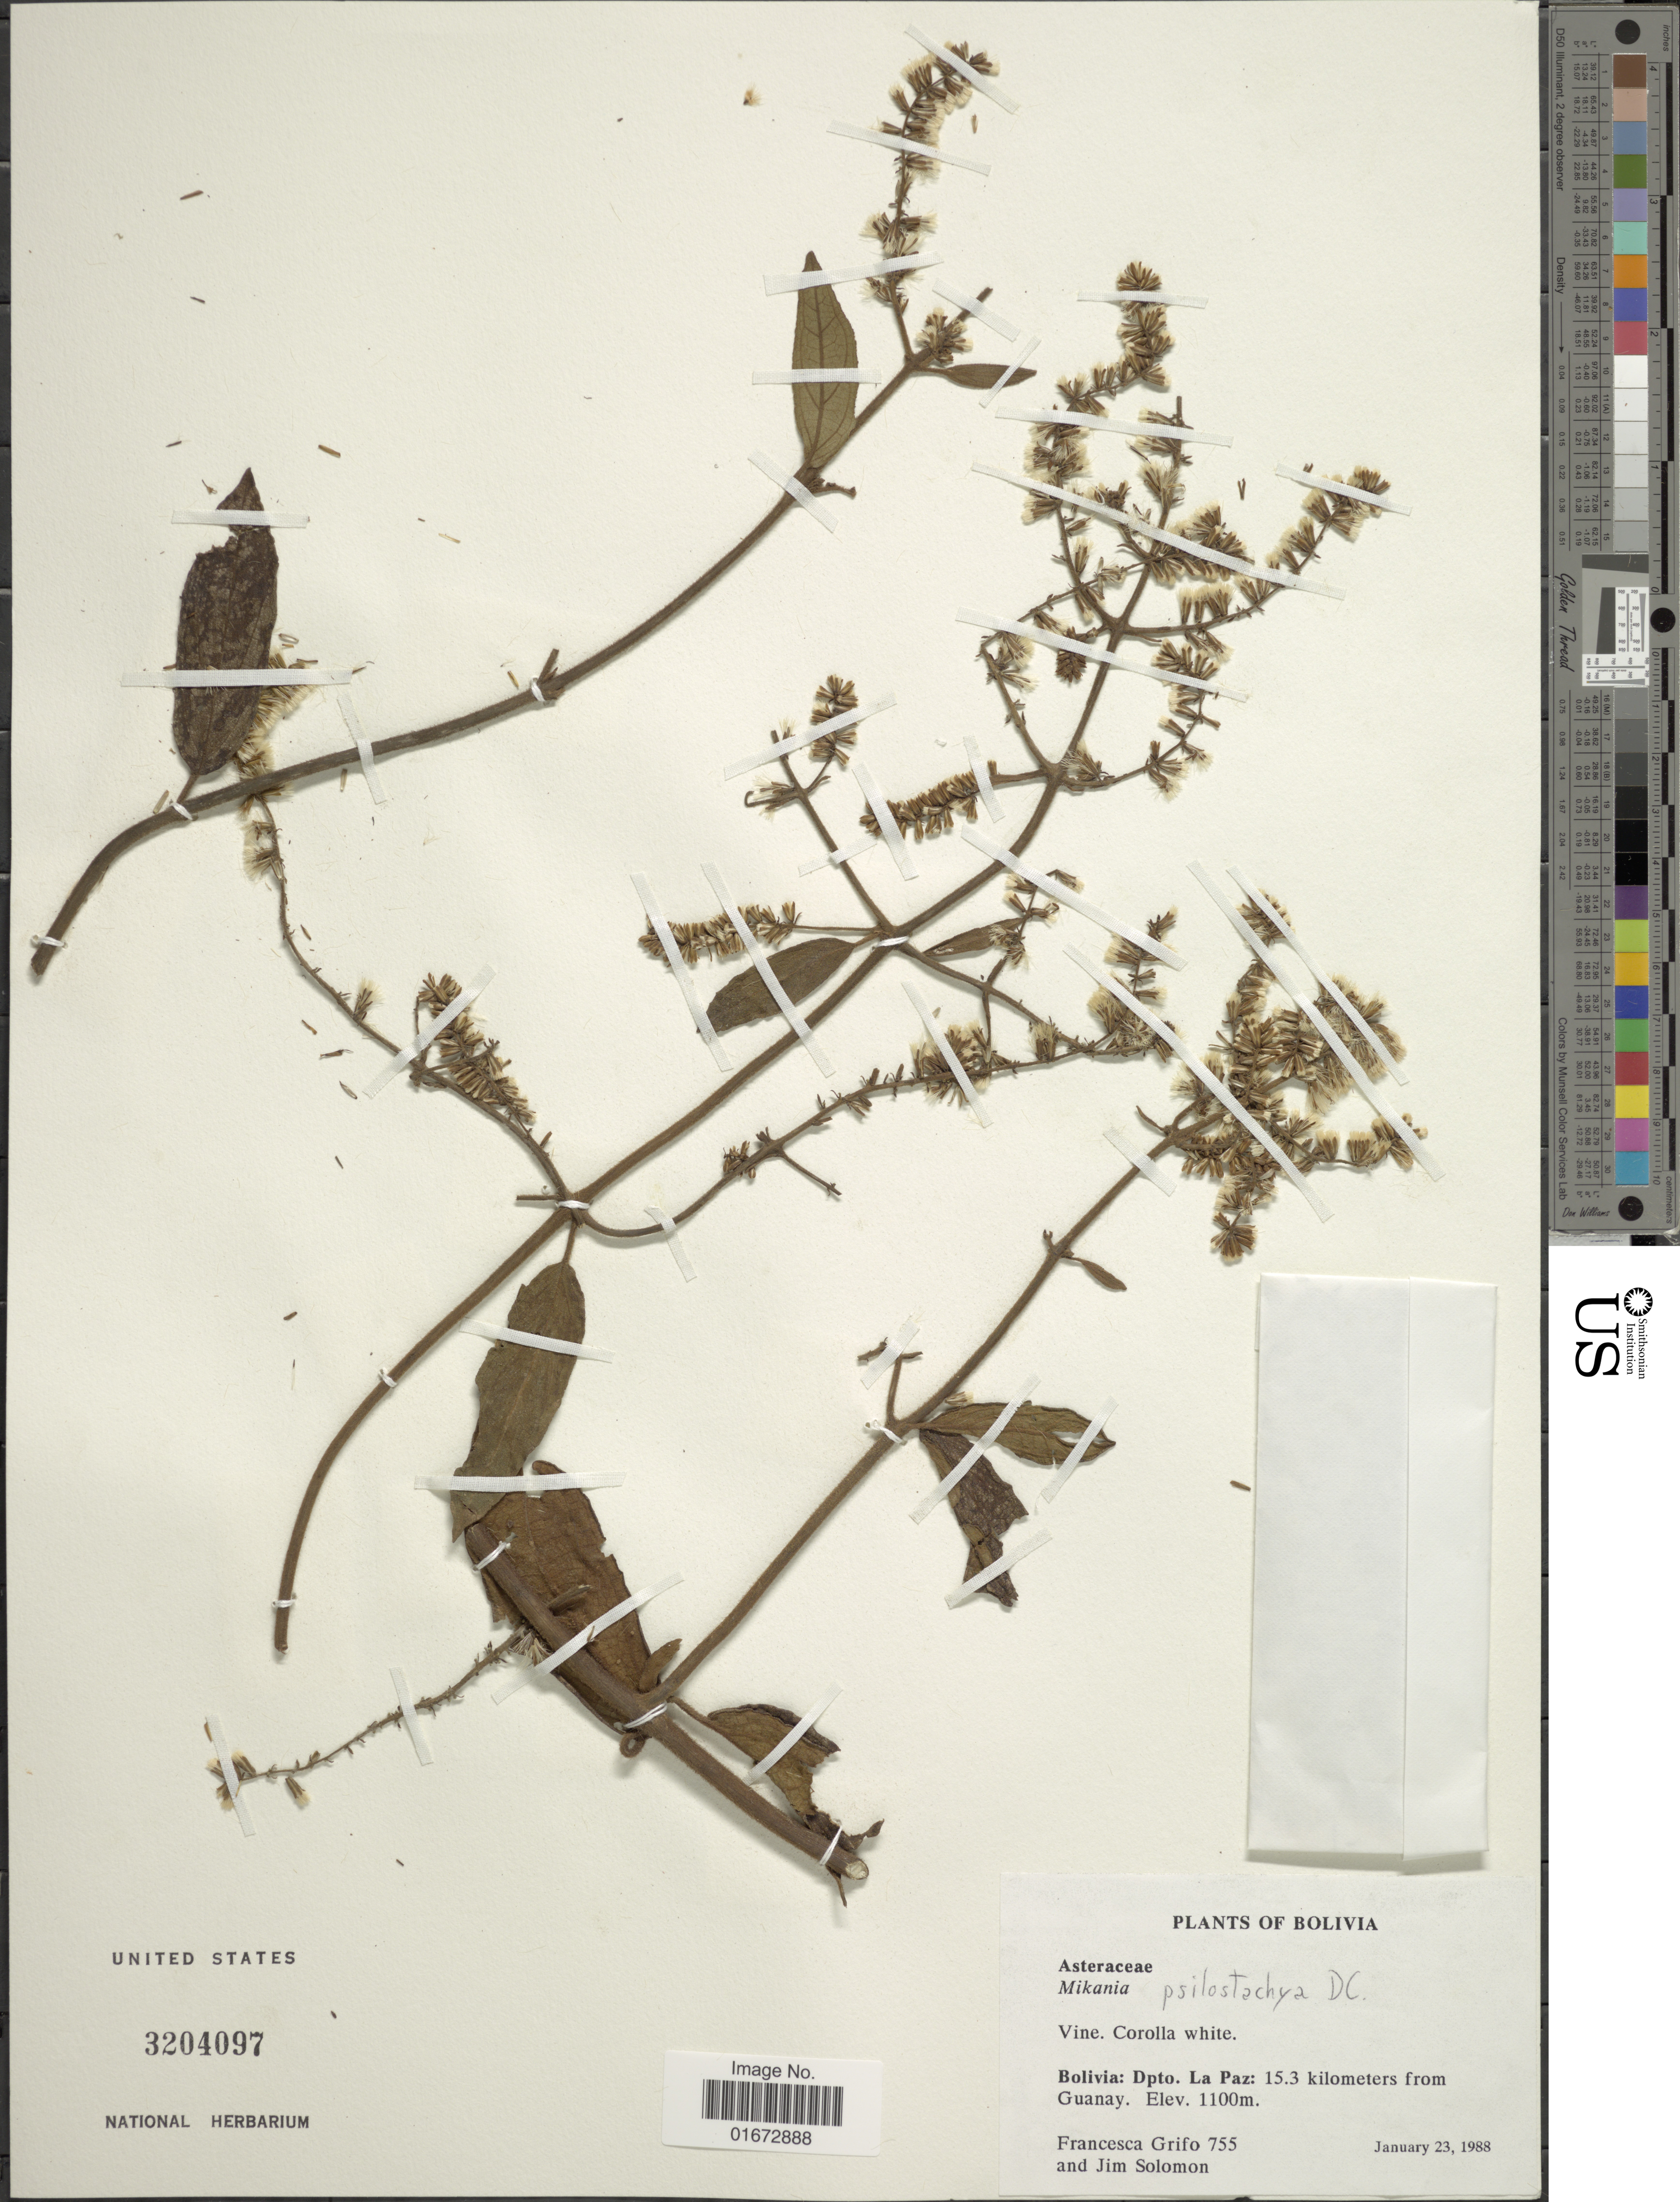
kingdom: Plantae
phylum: Tracheophyta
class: Magnoliopsida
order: Asterales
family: Asteraceae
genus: Mikania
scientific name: Mikania psilostachya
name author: DC.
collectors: F. Grifo & J. Solomon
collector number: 755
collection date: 1988-01-23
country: Bolivia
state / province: La Paz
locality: Bolivia: Dpto. La Paz: 15.3 kilomters from Guanay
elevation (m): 1100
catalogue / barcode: US 3204097